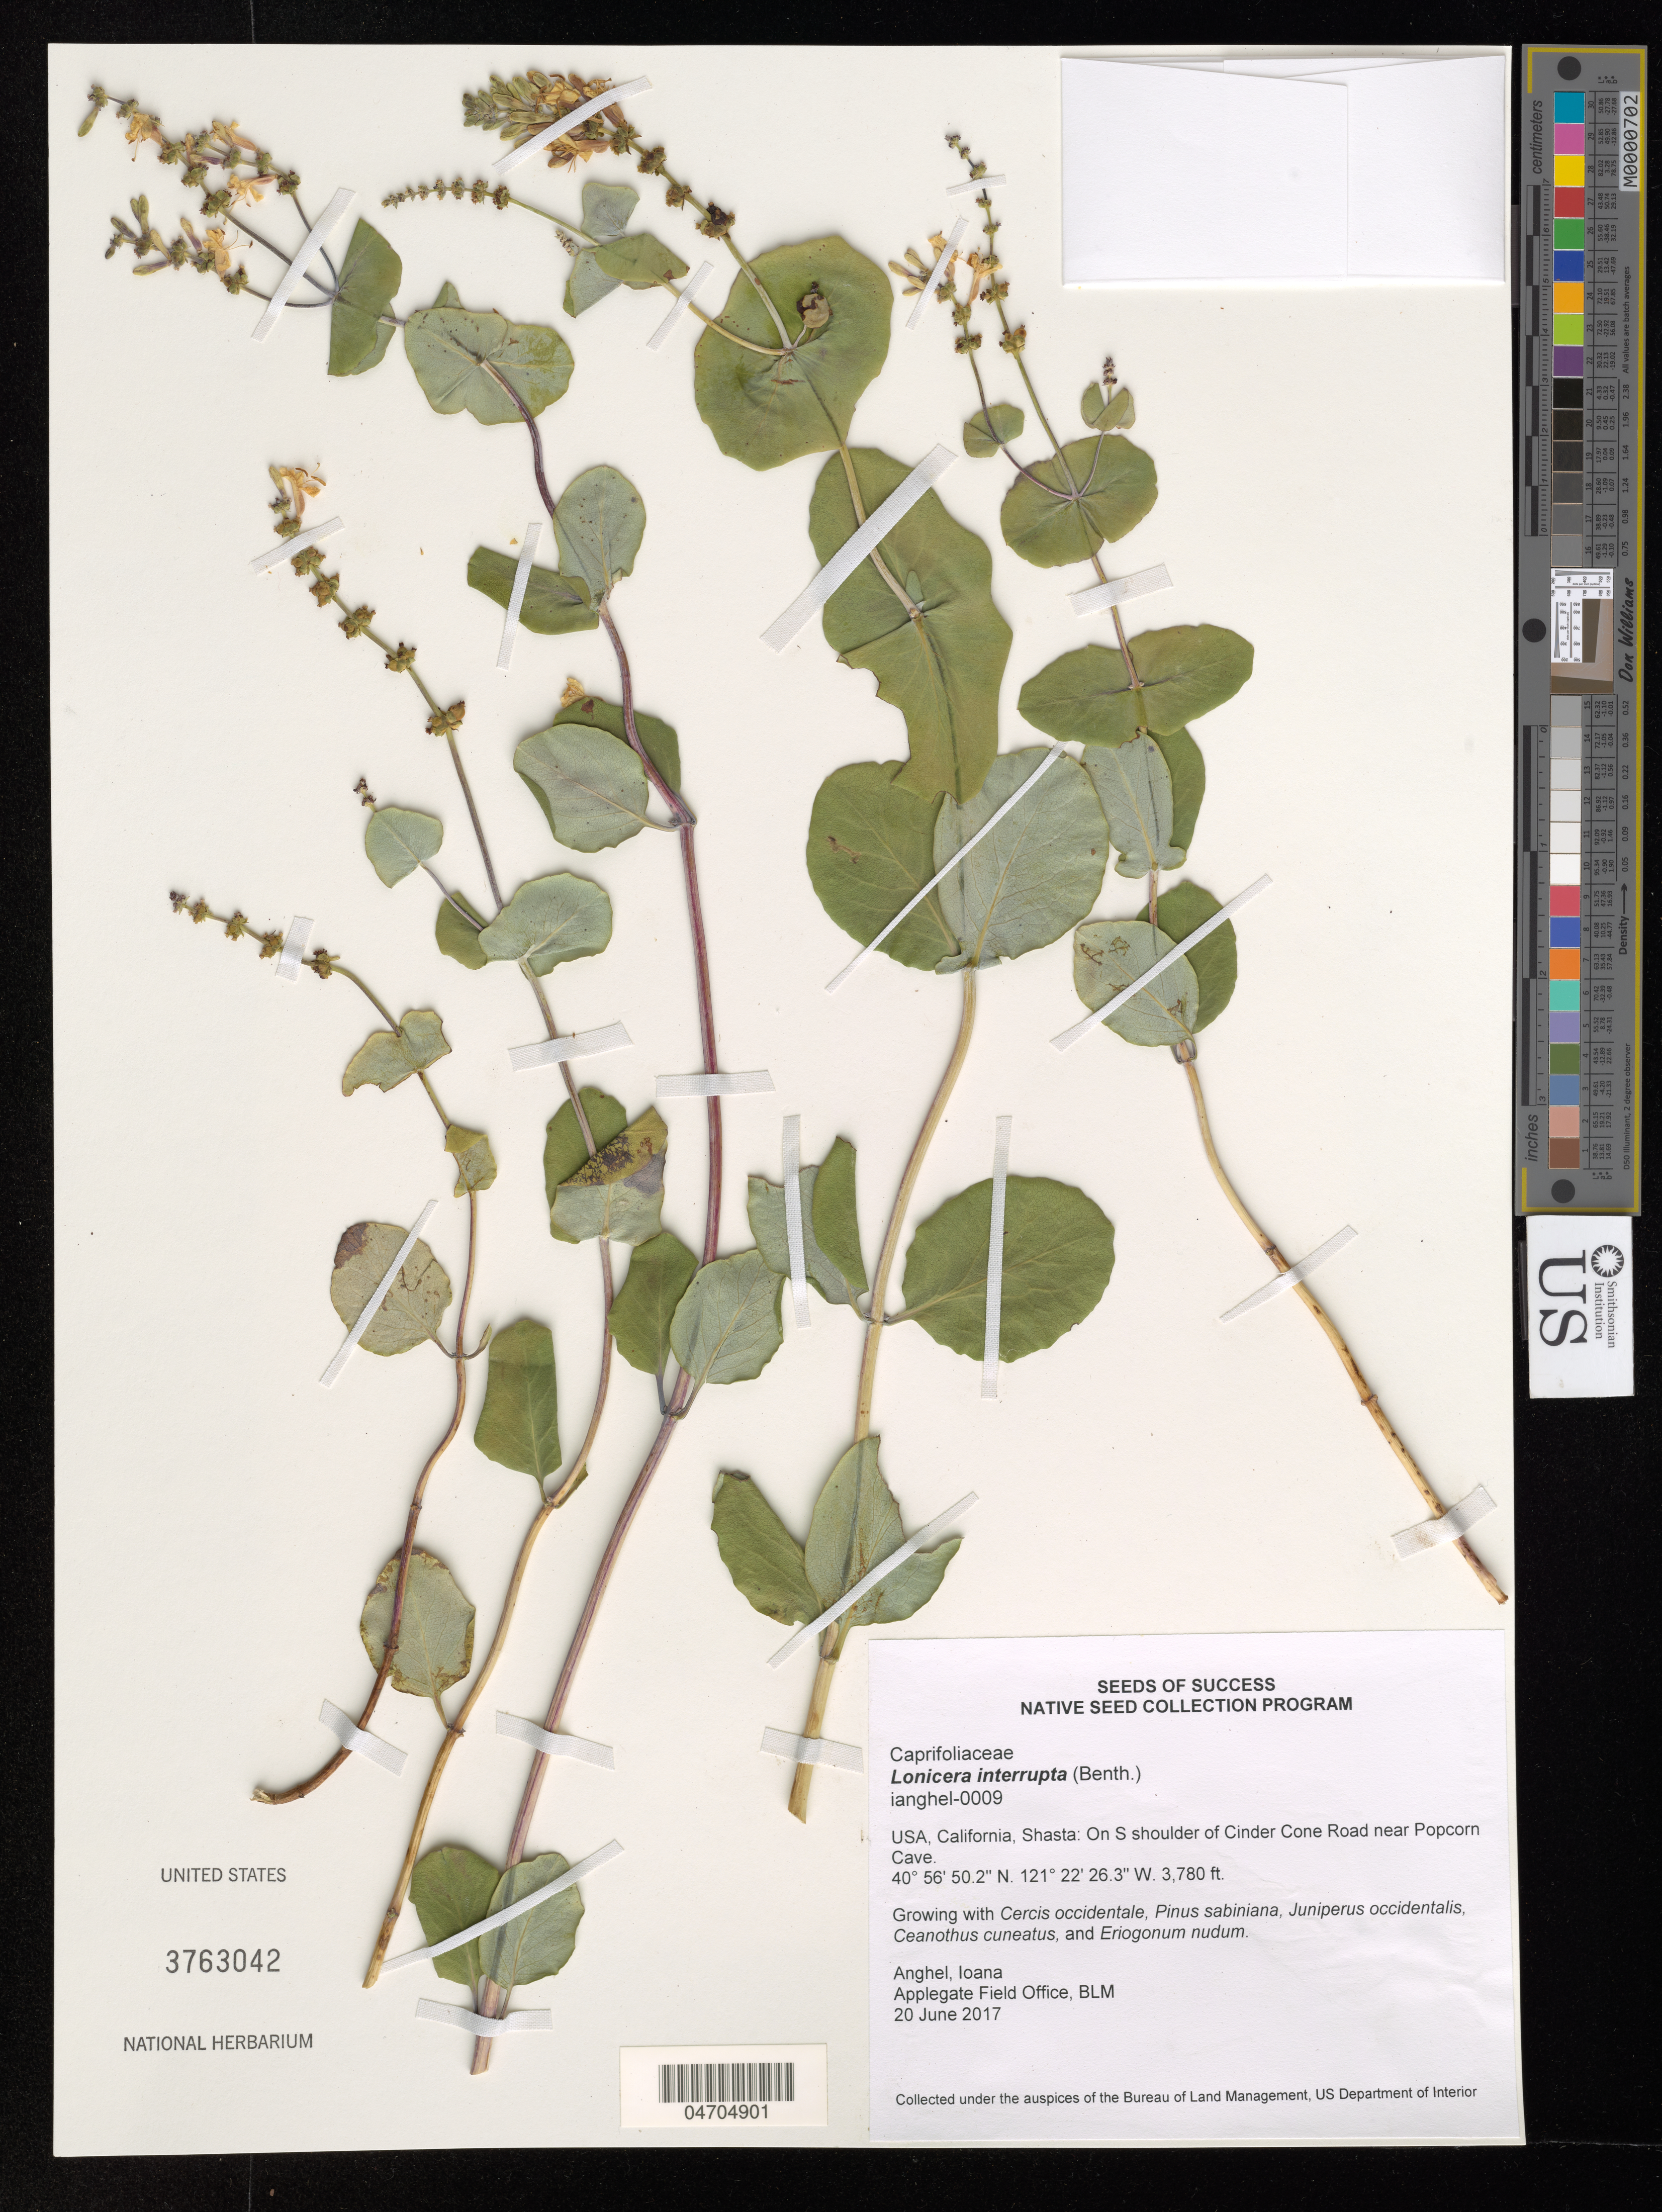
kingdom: Plantae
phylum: Tracheophyta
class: Magnoliopsida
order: Dipsacales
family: Caprifoliaceae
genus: Lonicera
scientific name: Lonicera interrupta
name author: Benth.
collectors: I. Anghel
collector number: ianghel-0009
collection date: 2017-06-20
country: United States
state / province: California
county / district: Shasta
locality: Shasta: On S shoulder of Cinder Cone Road near Popcorn Cave.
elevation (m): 1152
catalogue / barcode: US 3763042